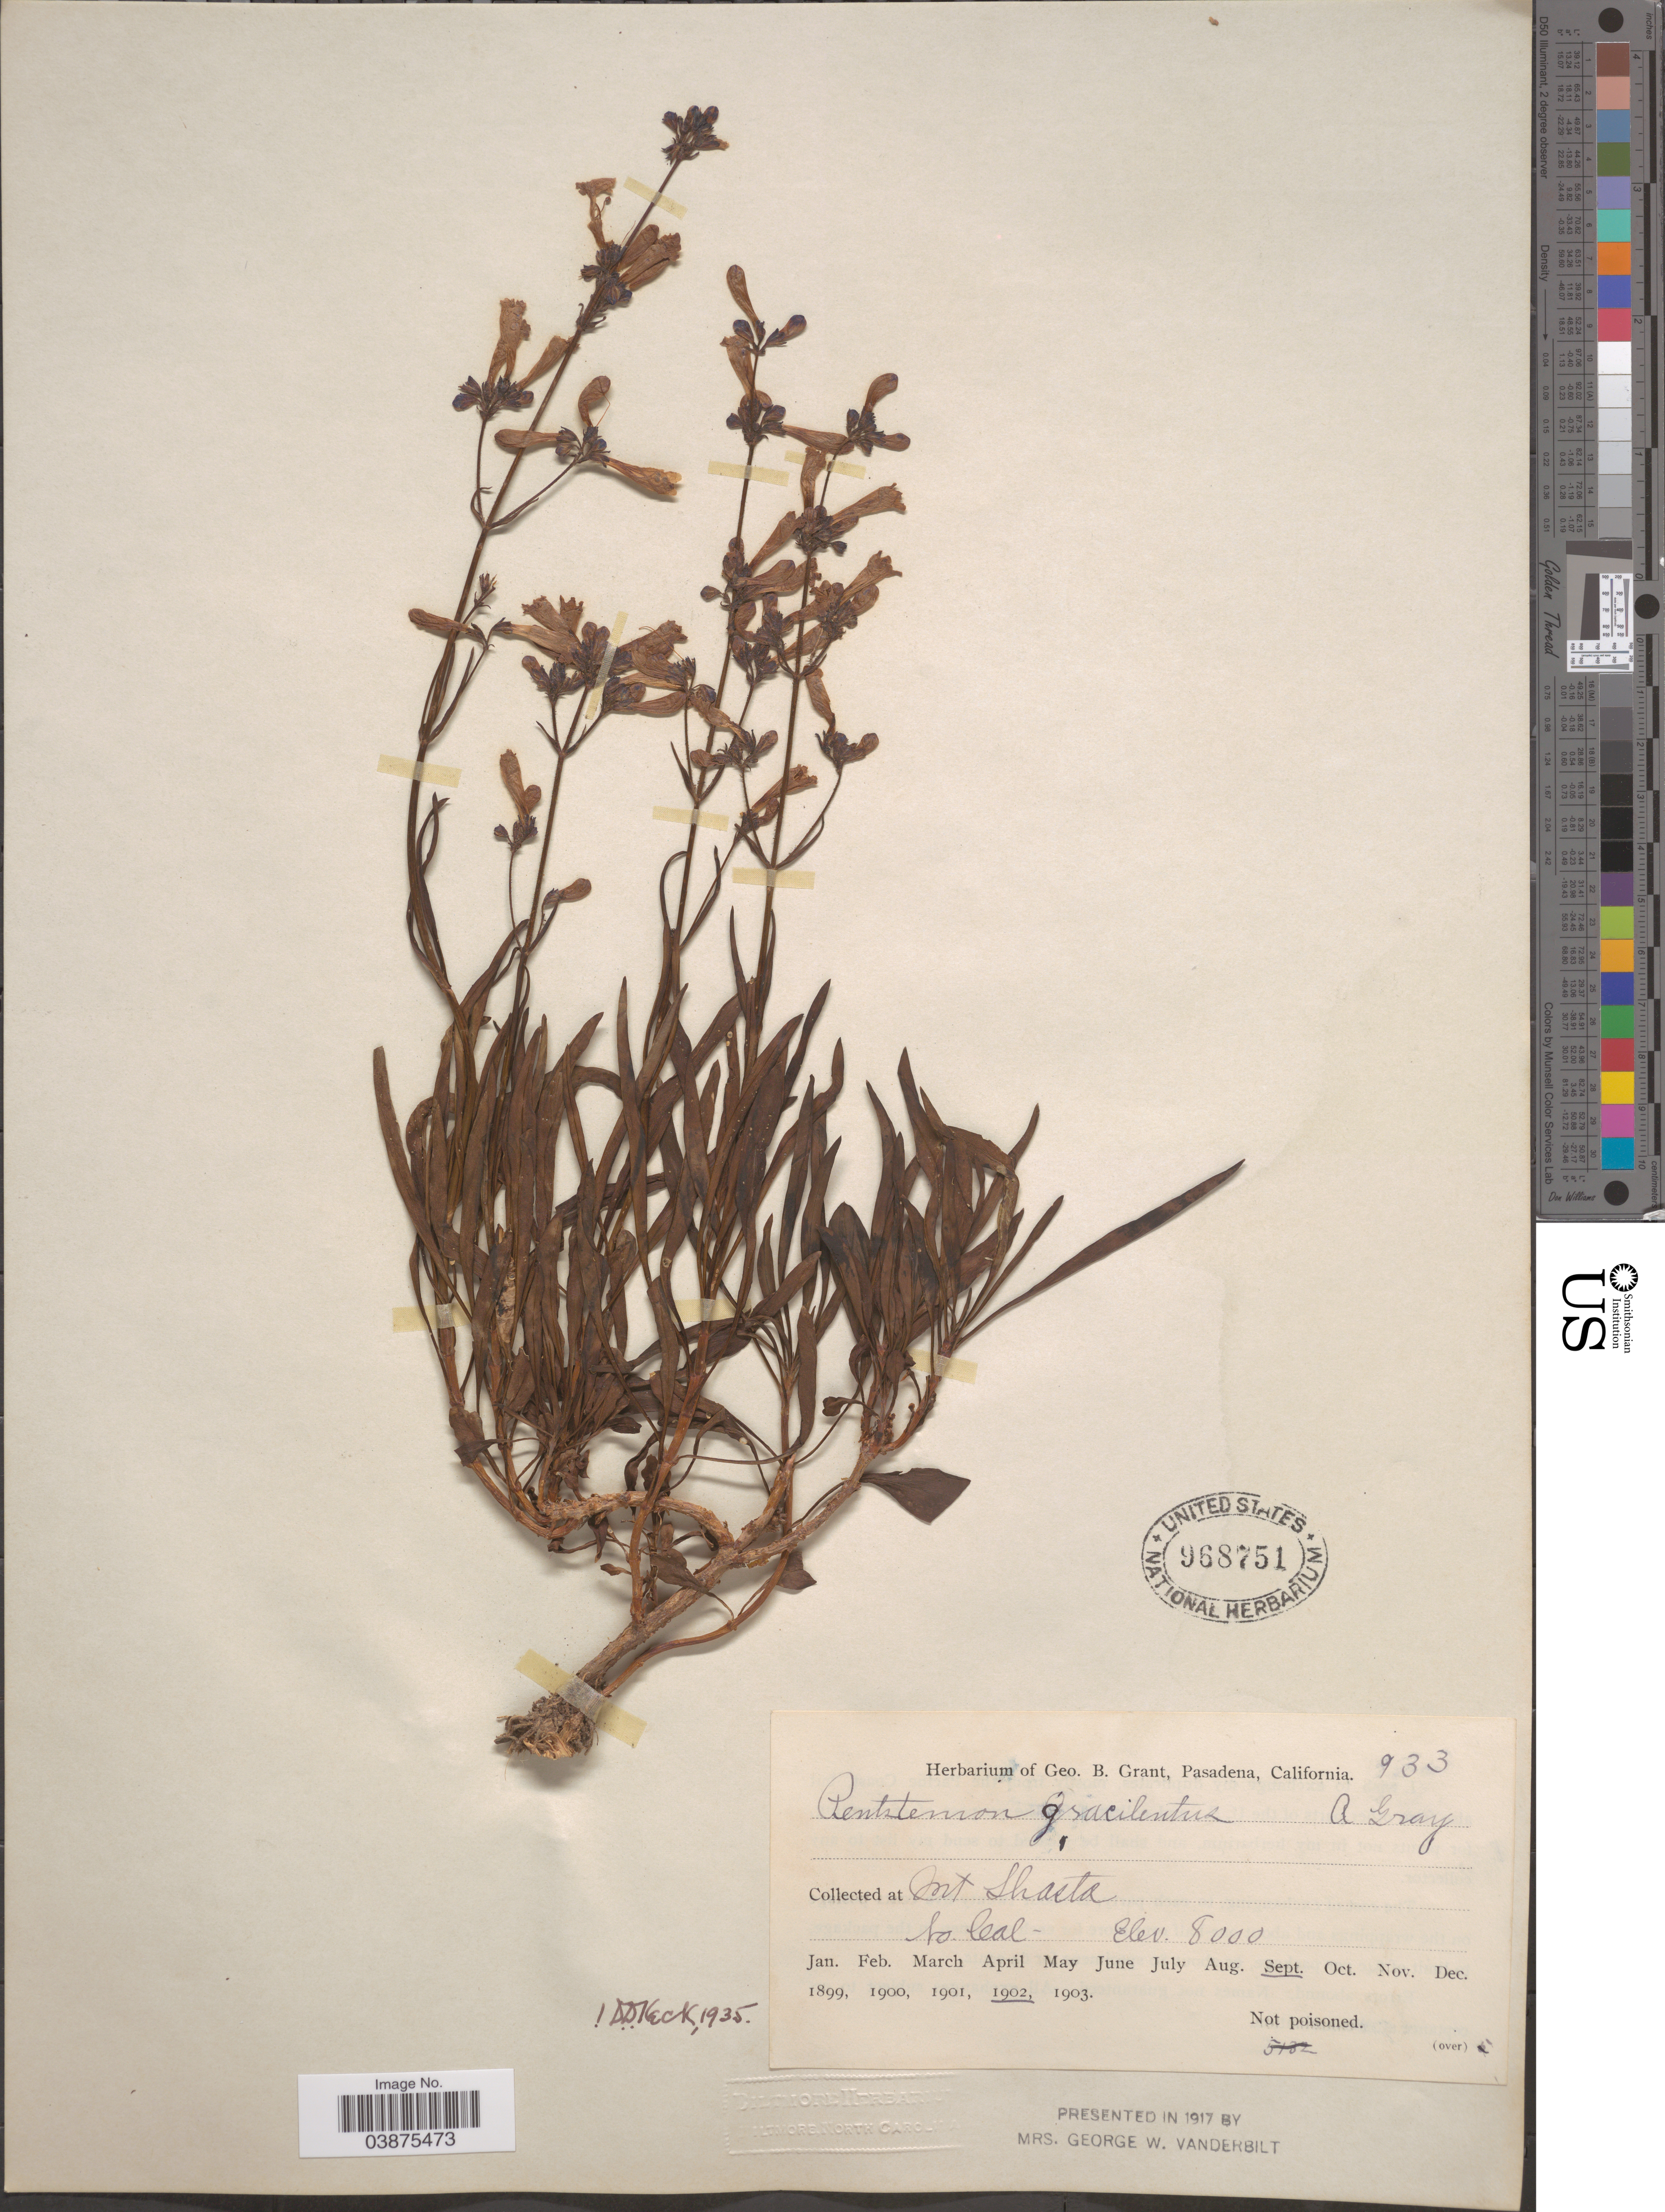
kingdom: Plantae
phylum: Tracheophyta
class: Magnoliopsida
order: Lamiales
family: Plantaginaceae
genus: Penstemon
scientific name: Penstemon gracilentus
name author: A. Gray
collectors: ex herb. Geo. B. Grant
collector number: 933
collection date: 1902-09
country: United States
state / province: California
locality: Mt Shasta. No. Cal.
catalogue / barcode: US 968751